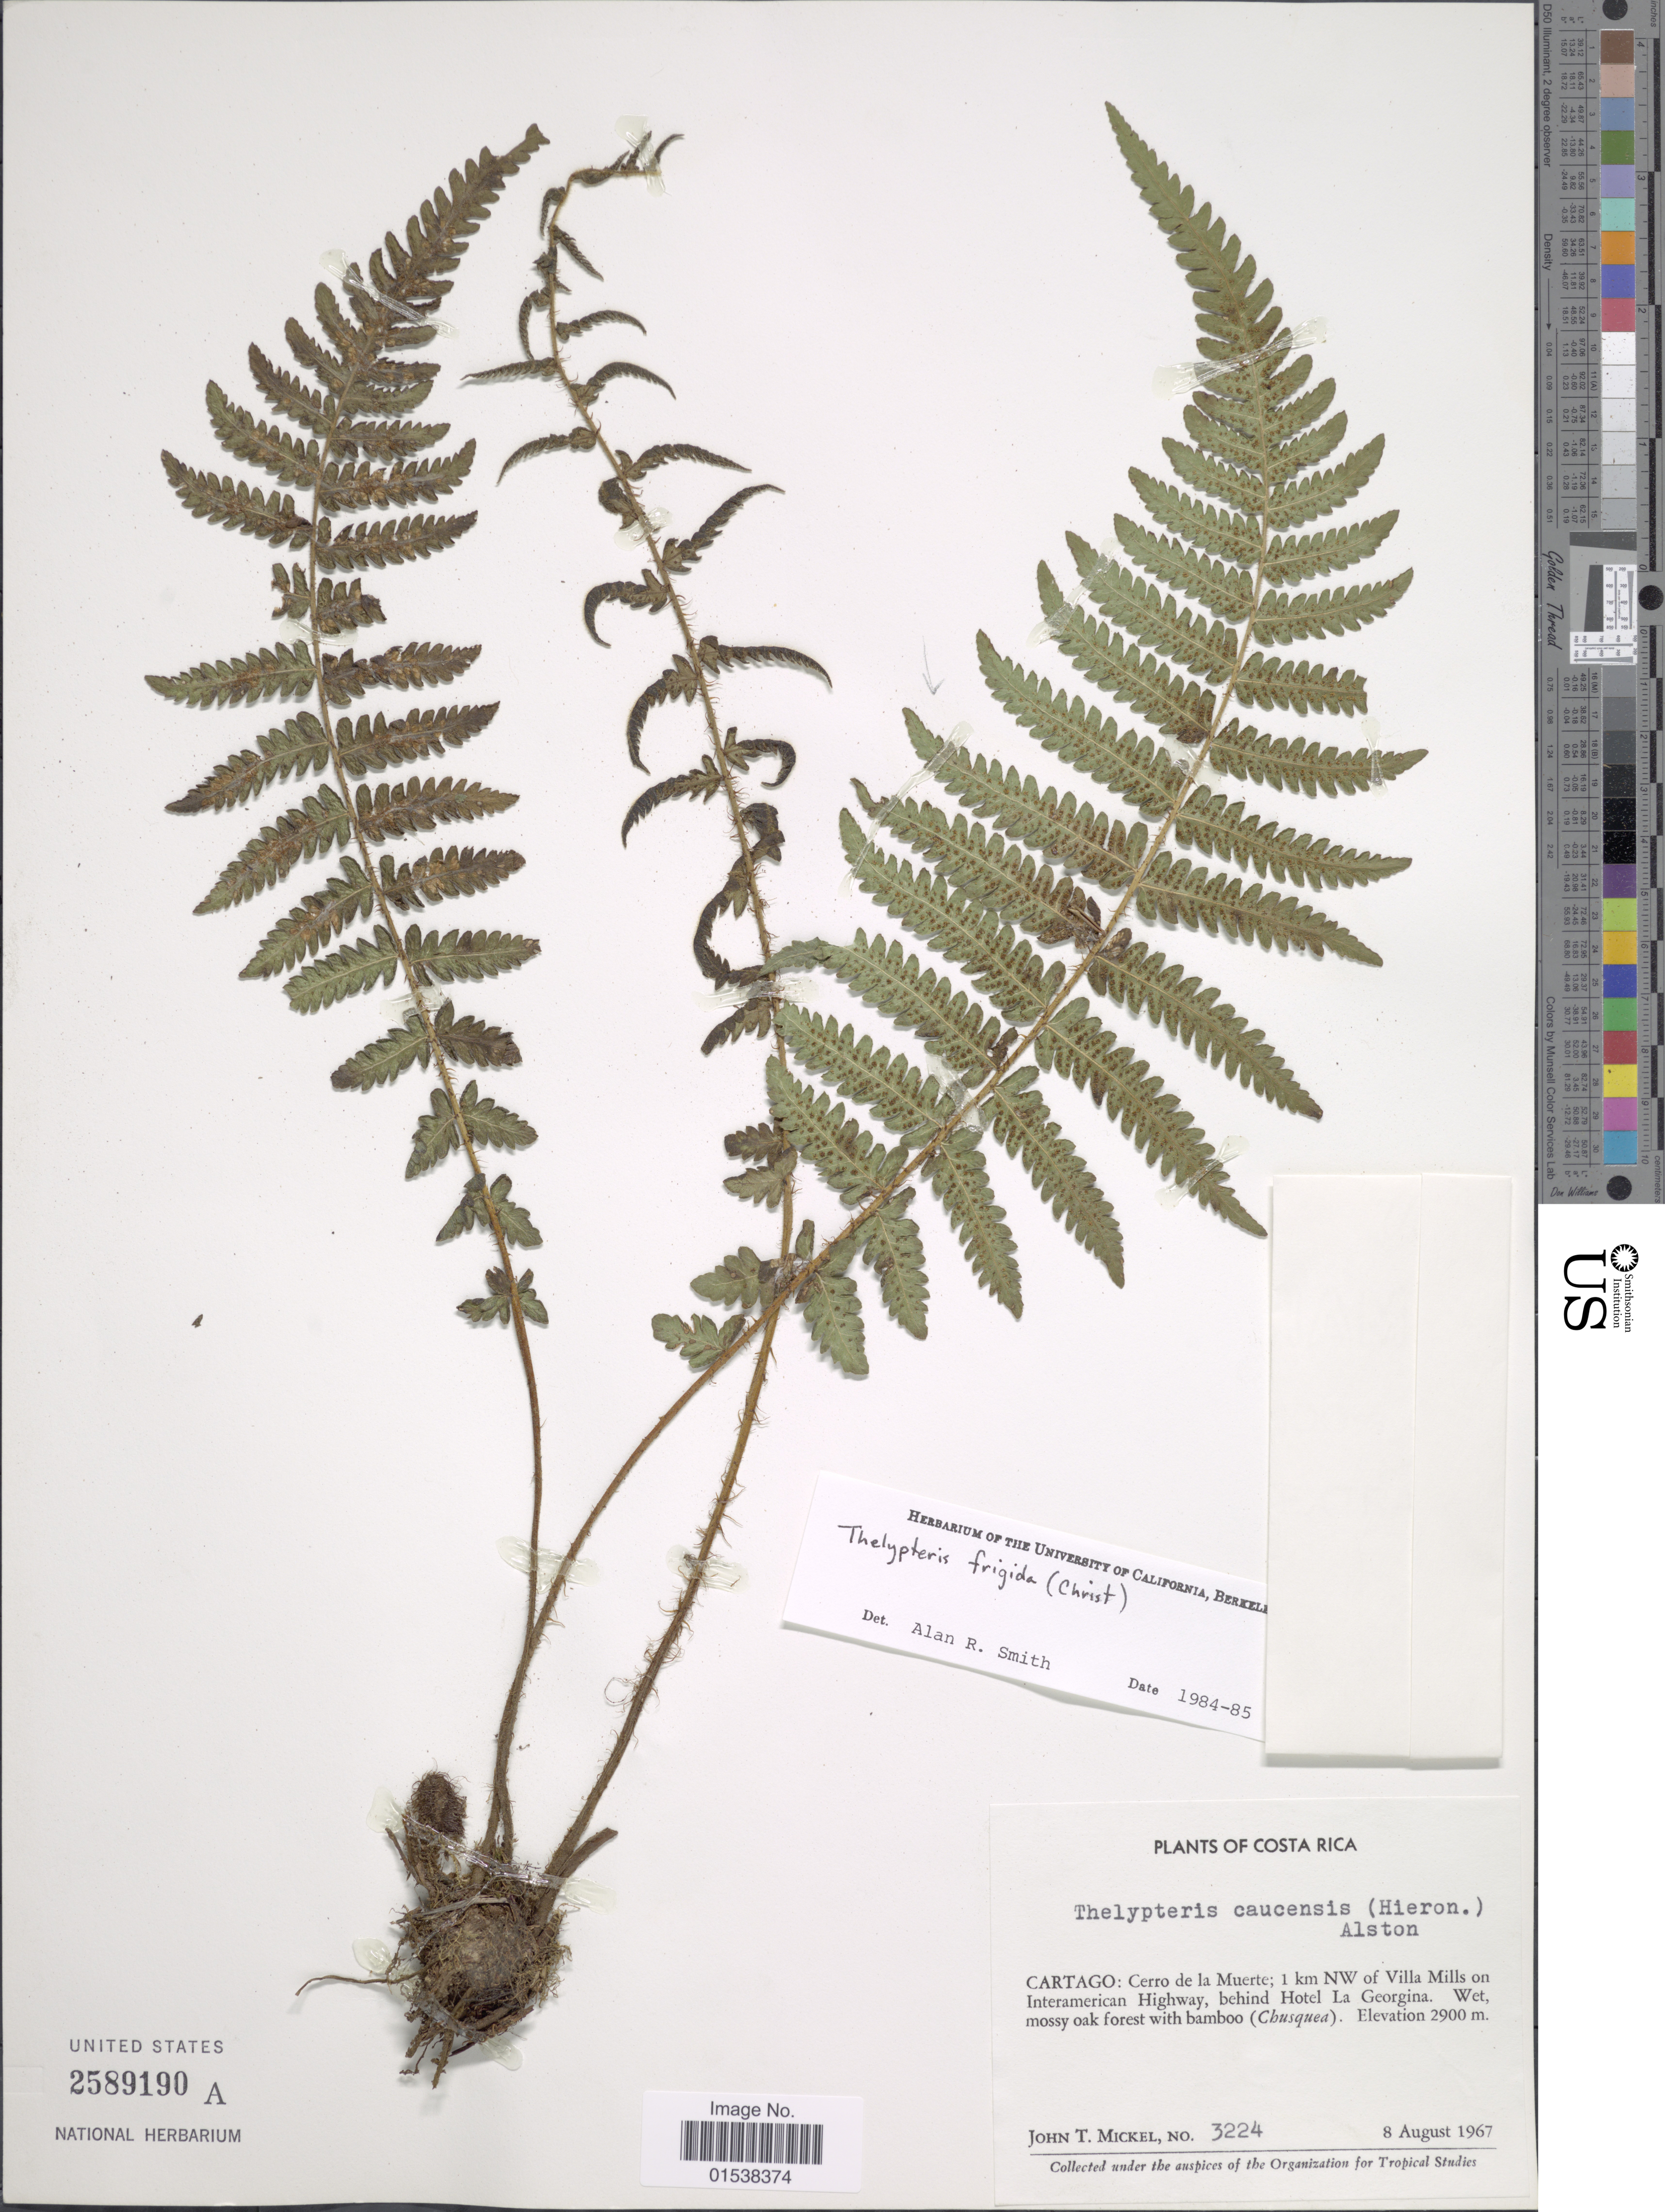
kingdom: Plantae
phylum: Tracheophyta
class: Polypodiopsida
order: Polypodiales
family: Thelypteridaceae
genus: Amauropelta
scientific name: Amauropelta frigida (Christ) comb. nov., ined. 2015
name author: (Christ)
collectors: J. T. Mickel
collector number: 3224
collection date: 1967-08-08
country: Costa Rica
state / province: Cartago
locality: Cartago: Cerro de la Muerte; 1 km NW of Villa Mills on Interamerican Highway, behind Hotel La Georgina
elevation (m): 2900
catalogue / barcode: US 2589190A